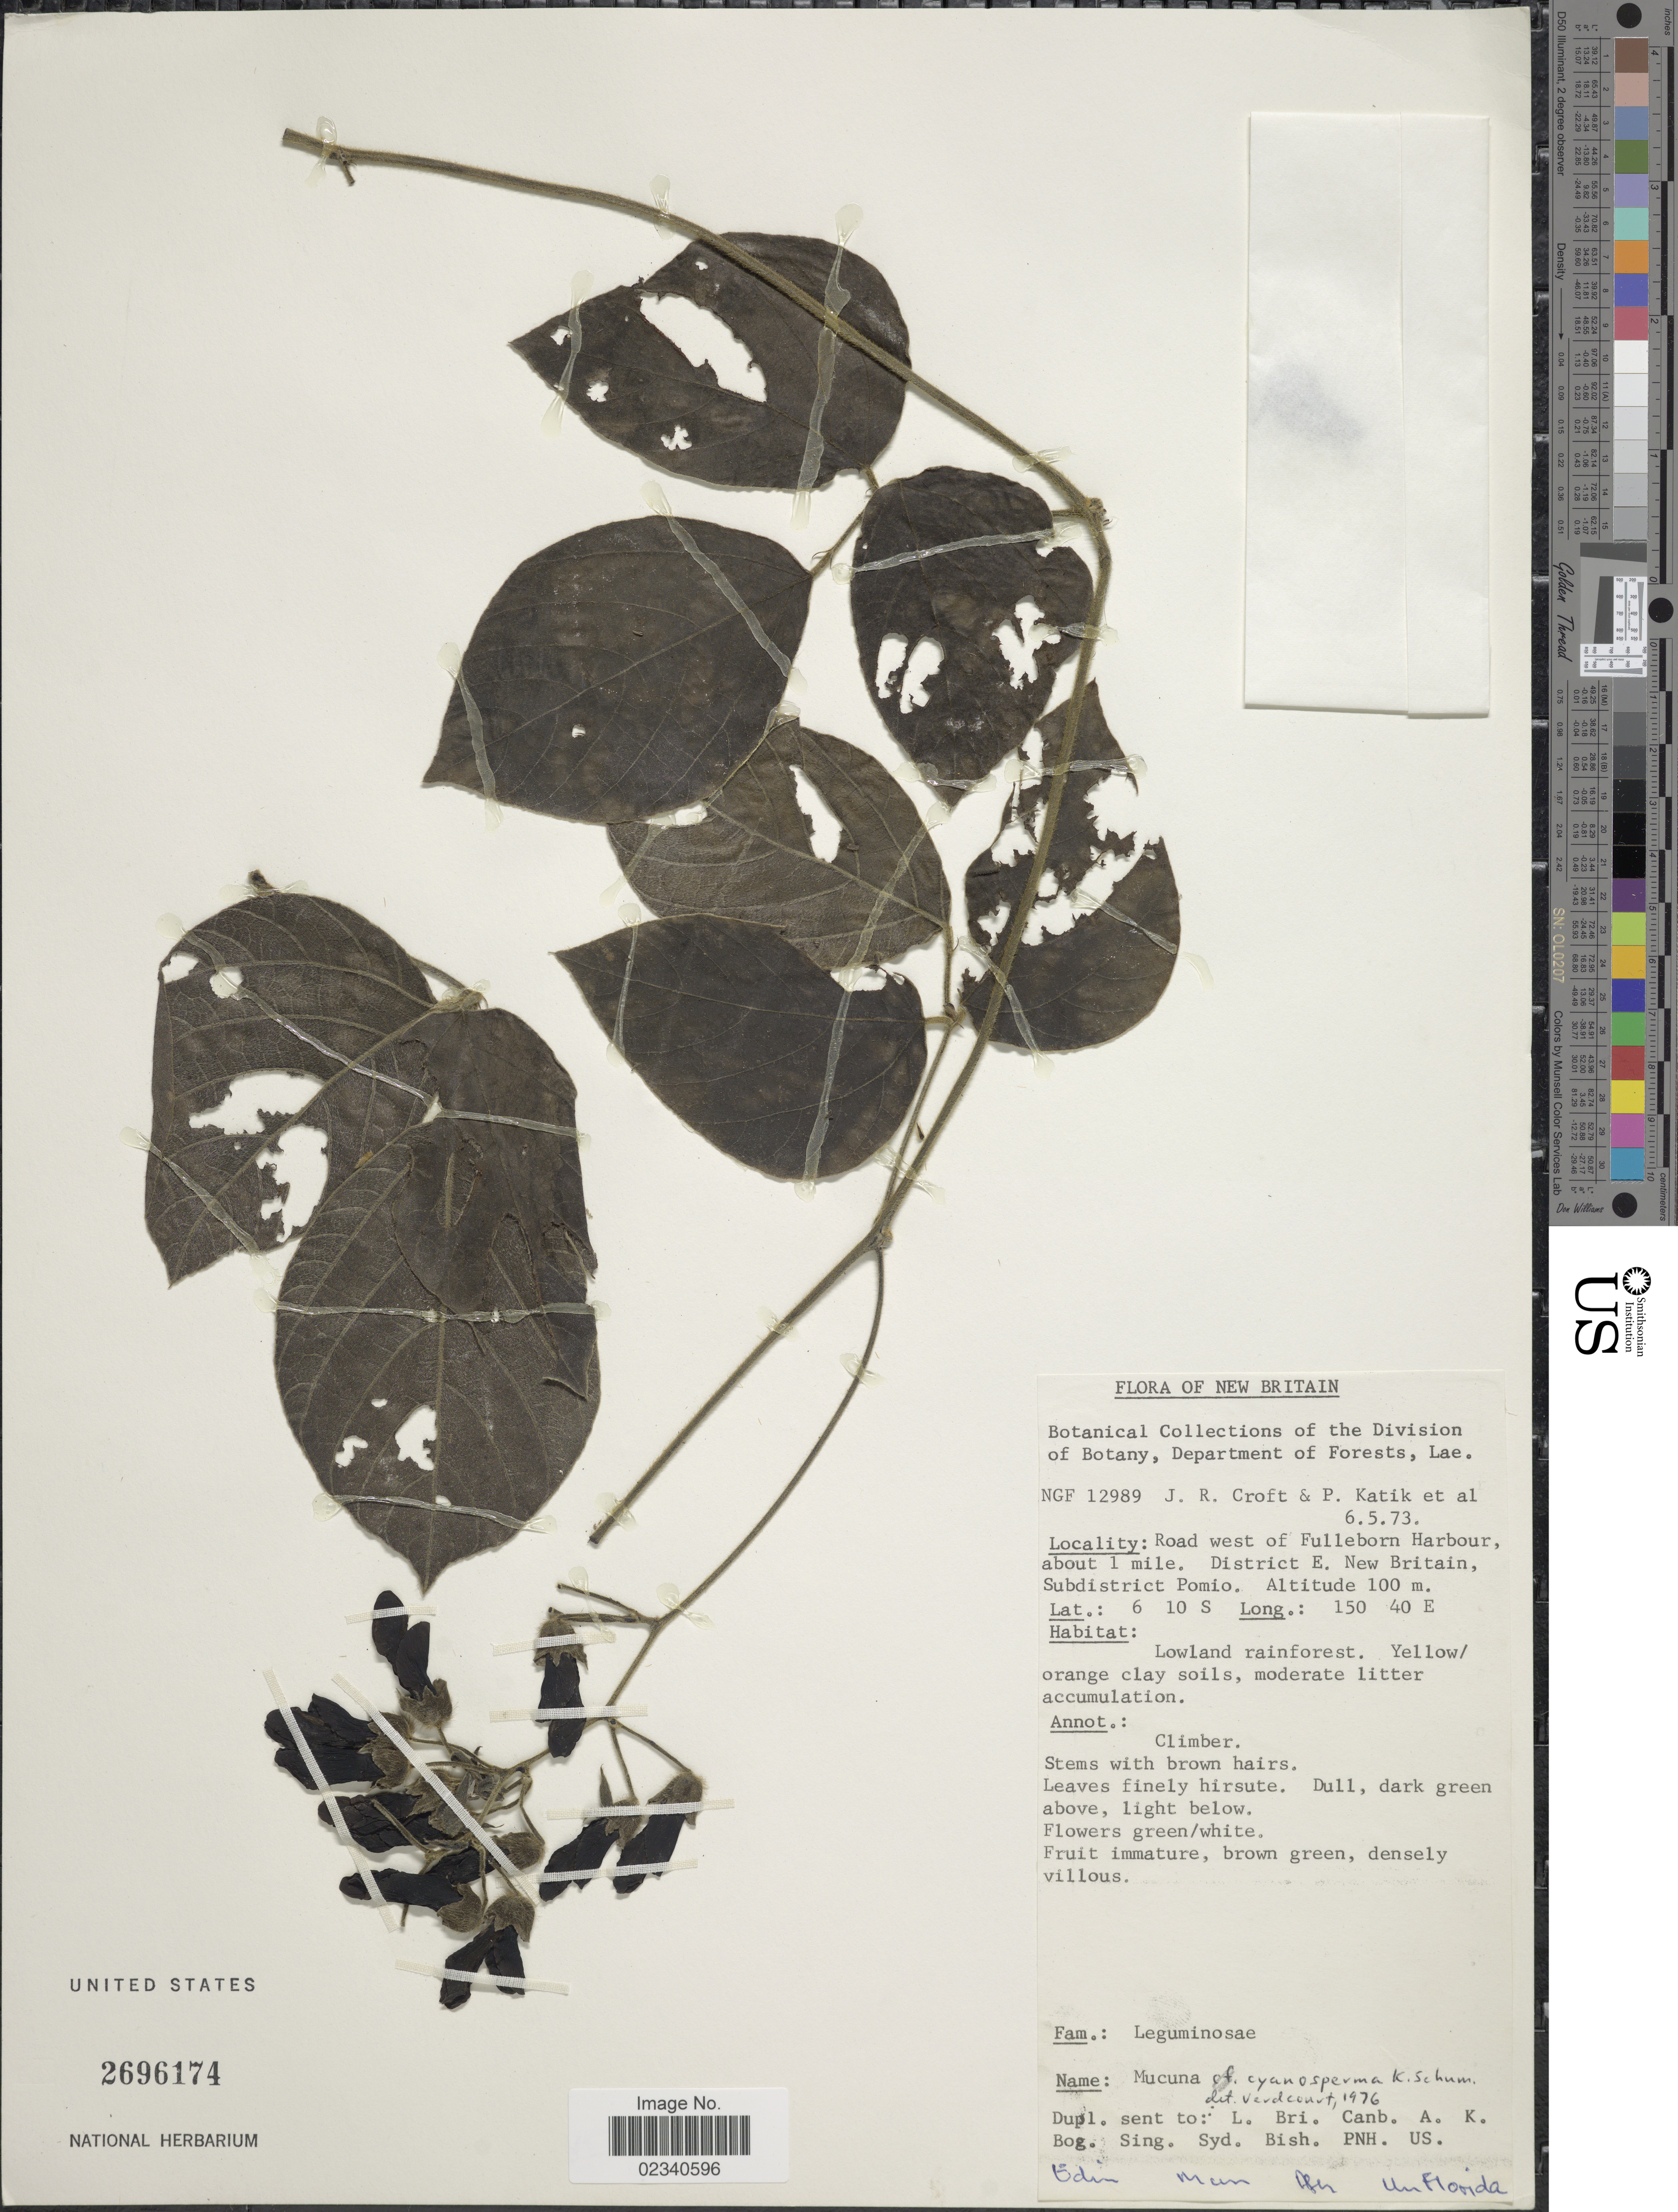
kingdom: Plantae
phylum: Tracheophyta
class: Magnoliopsida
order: Fabales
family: Fabaceae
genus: Mucuna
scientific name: Mucuna mollissima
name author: Teijsm. & Binn.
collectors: J. R. Croft, P. Katik & et al.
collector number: NGF 12989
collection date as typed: Transcribed d/m/y: 6/5/73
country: Papua New Guinea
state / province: East New Britain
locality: New Britain. Road west of Fulleborn Harbour, about 1 mile. Subdistrict Pomio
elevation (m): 100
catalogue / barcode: US 2696174